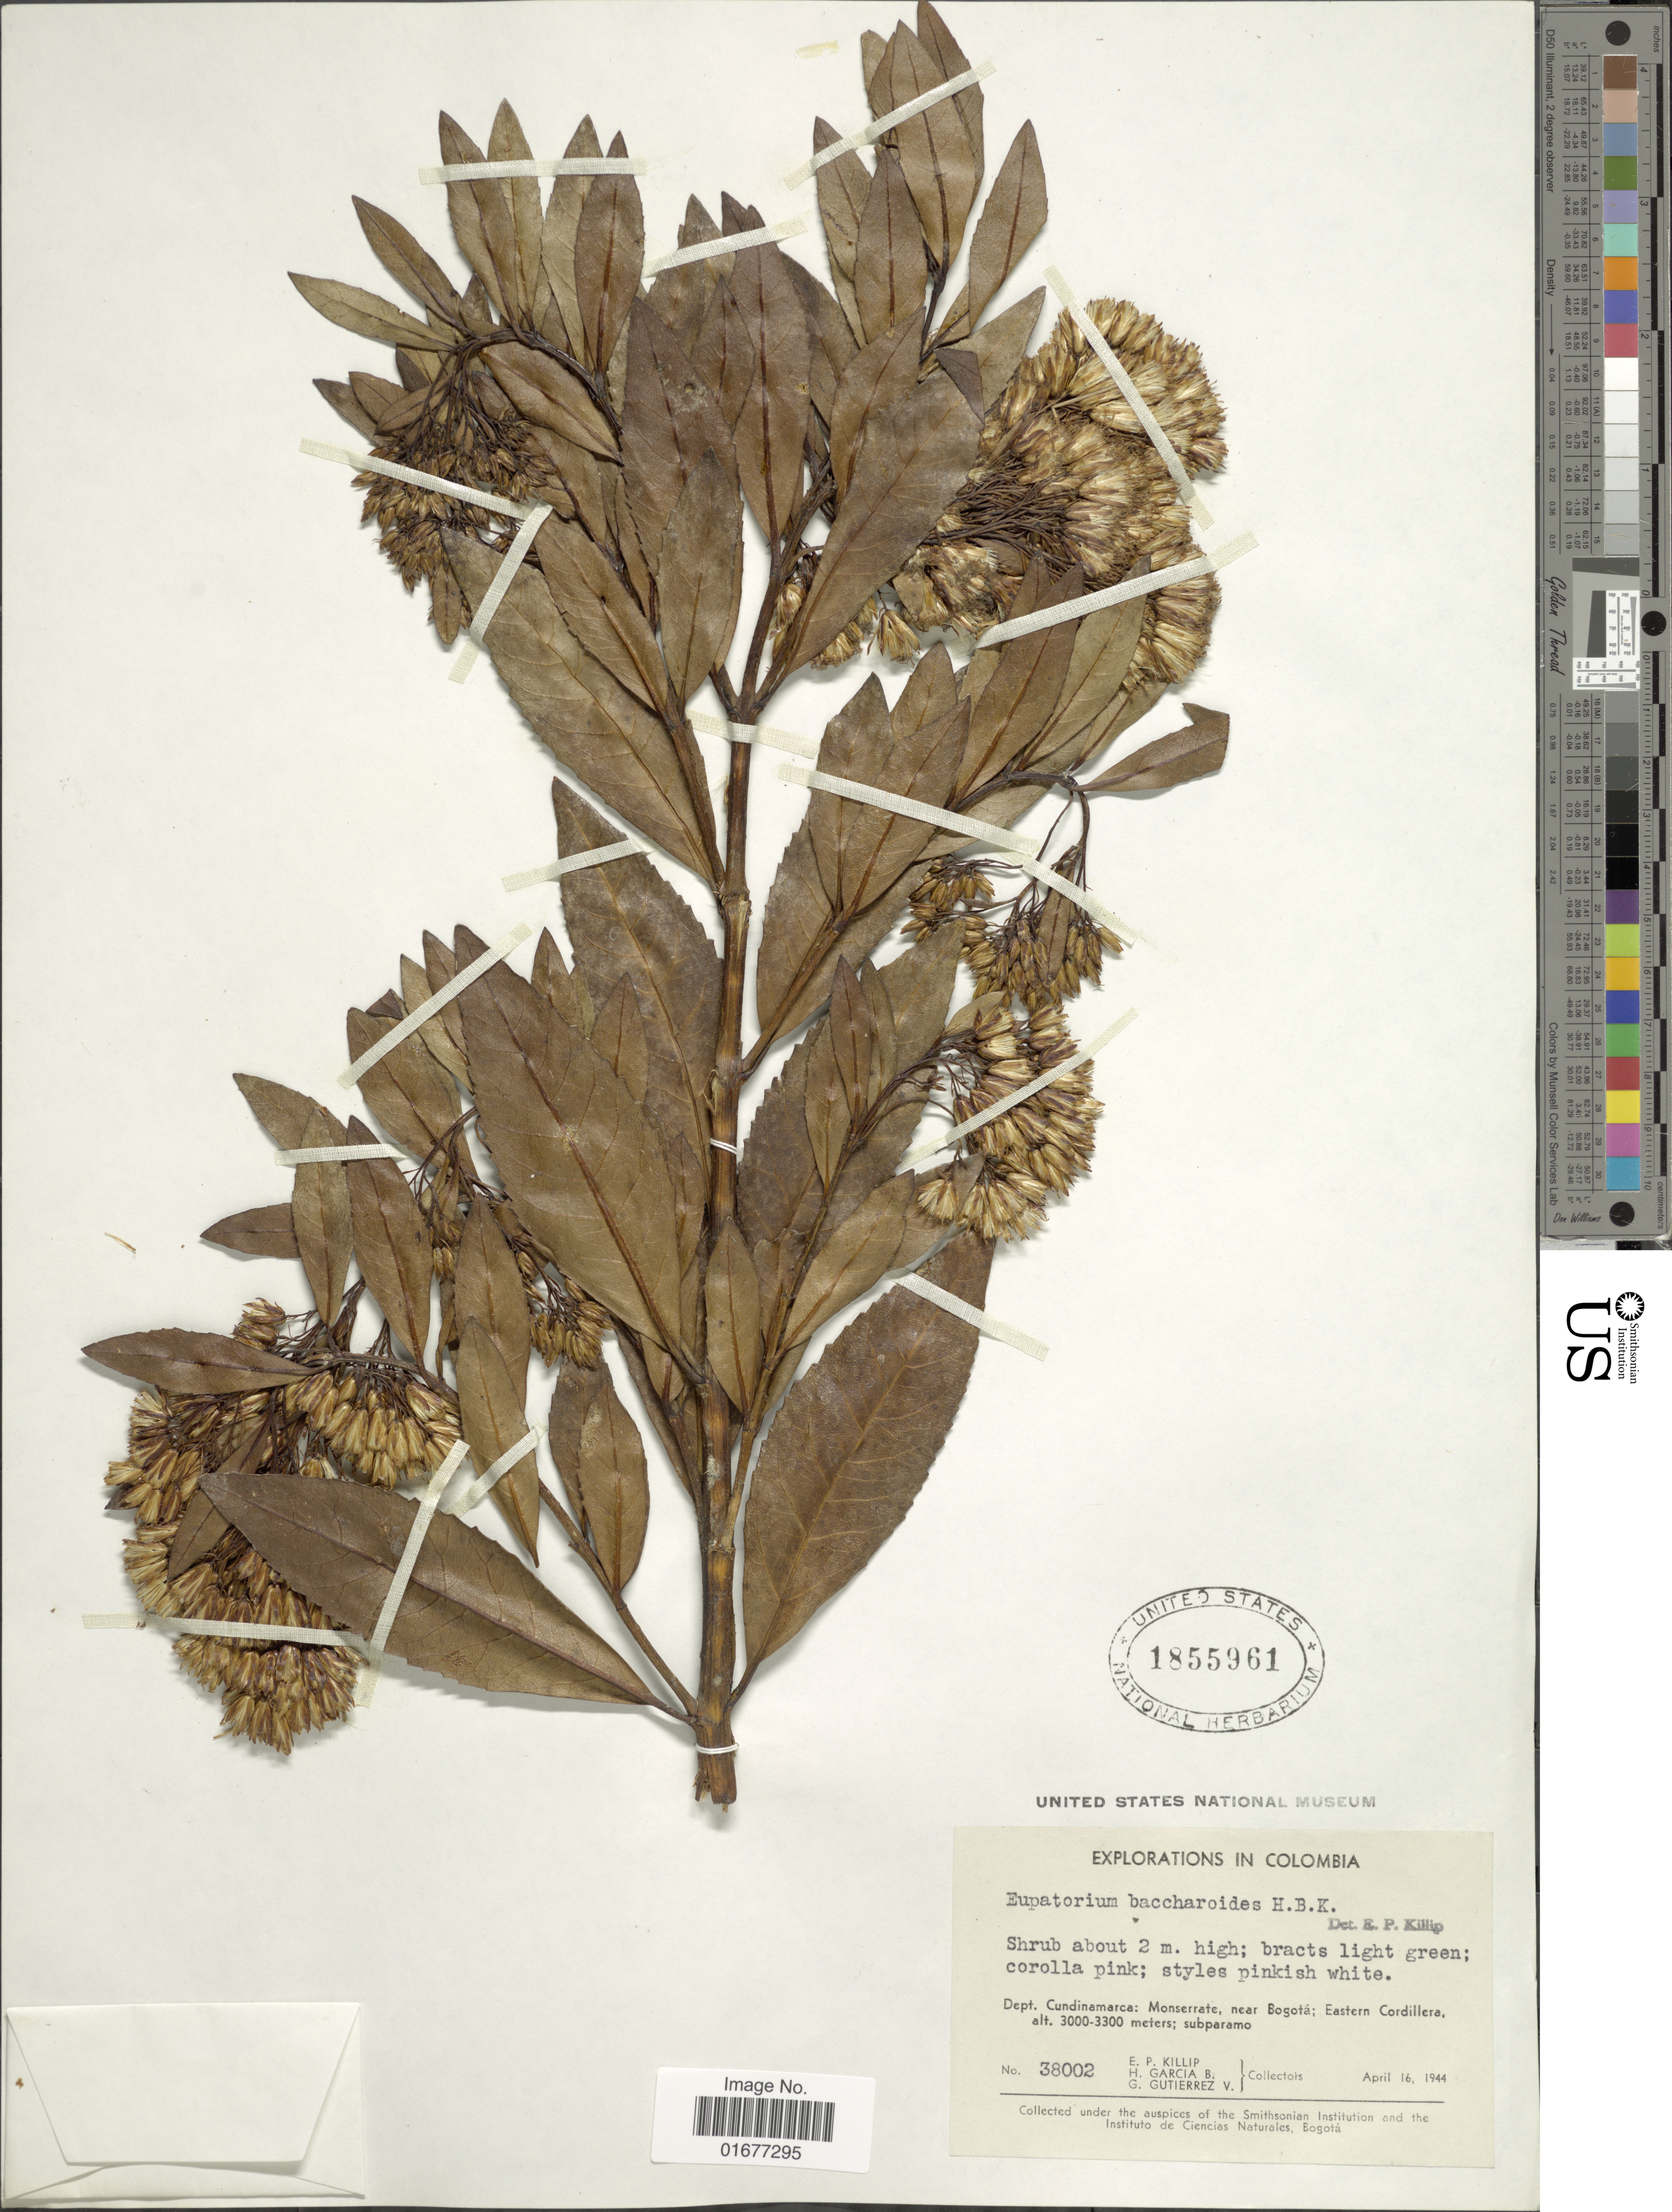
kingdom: Plantae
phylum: Tracheophyta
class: Magnoliopsida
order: Asterales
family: Asteraceae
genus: Ageratina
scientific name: Ageratina baccharoides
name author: (Kunth) R.M. King & H. Rob.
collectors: E. P. Killip, H. García Barriga & G. Gutiérrez V.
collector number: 38002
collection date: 1944-04-16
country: Colombia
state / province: Cundinamarca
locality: Monserrate, near Bogota; Eastern Cordillera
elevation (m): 3000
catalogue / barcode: US 1855961